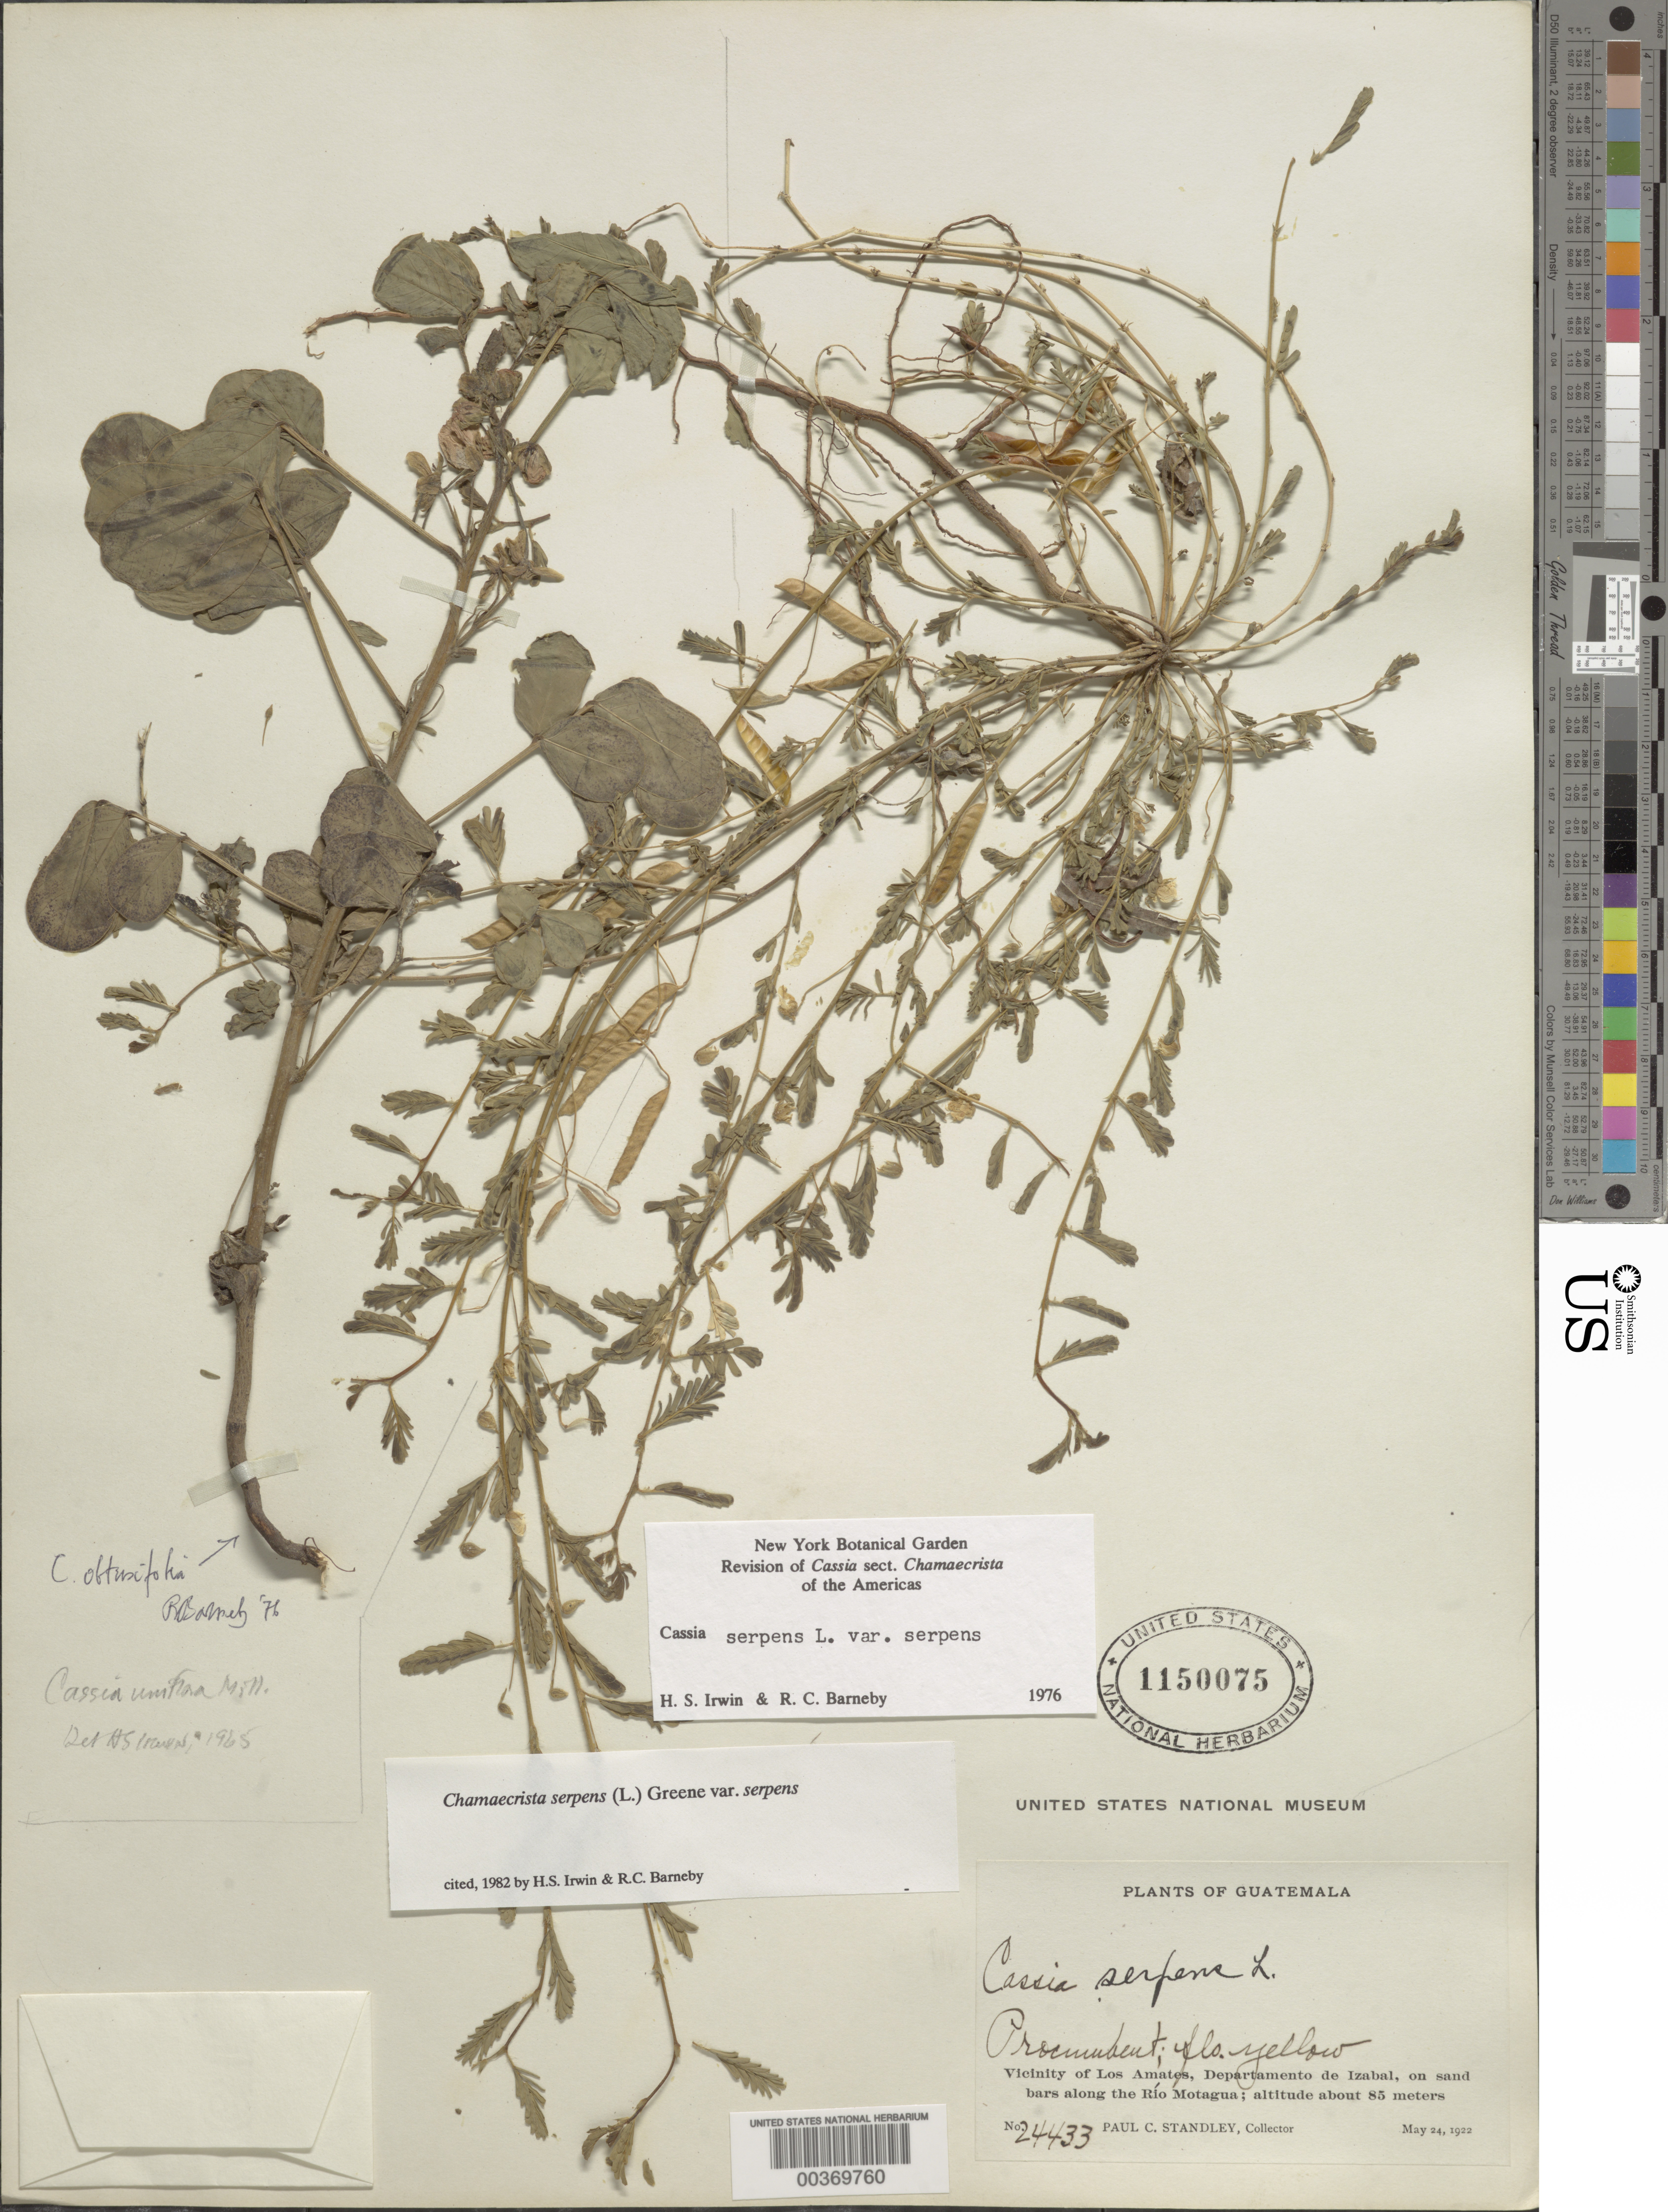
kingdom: Plantae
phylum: Tracheophyta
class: Magnoliopsida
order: Fabales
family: Fabaceae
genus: Chamaecrista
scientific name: Chamaecrista serpens var. serpens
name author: (L.) Greene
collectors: P. C. Standley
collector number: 24433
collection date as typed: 24 May 1922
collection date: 1922-05-24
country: Guatemala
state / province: Izabal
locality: Vicinity of Los Amates; along Rio Motagua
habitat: On sand bars along river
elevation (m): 85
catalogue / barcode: US 1150075